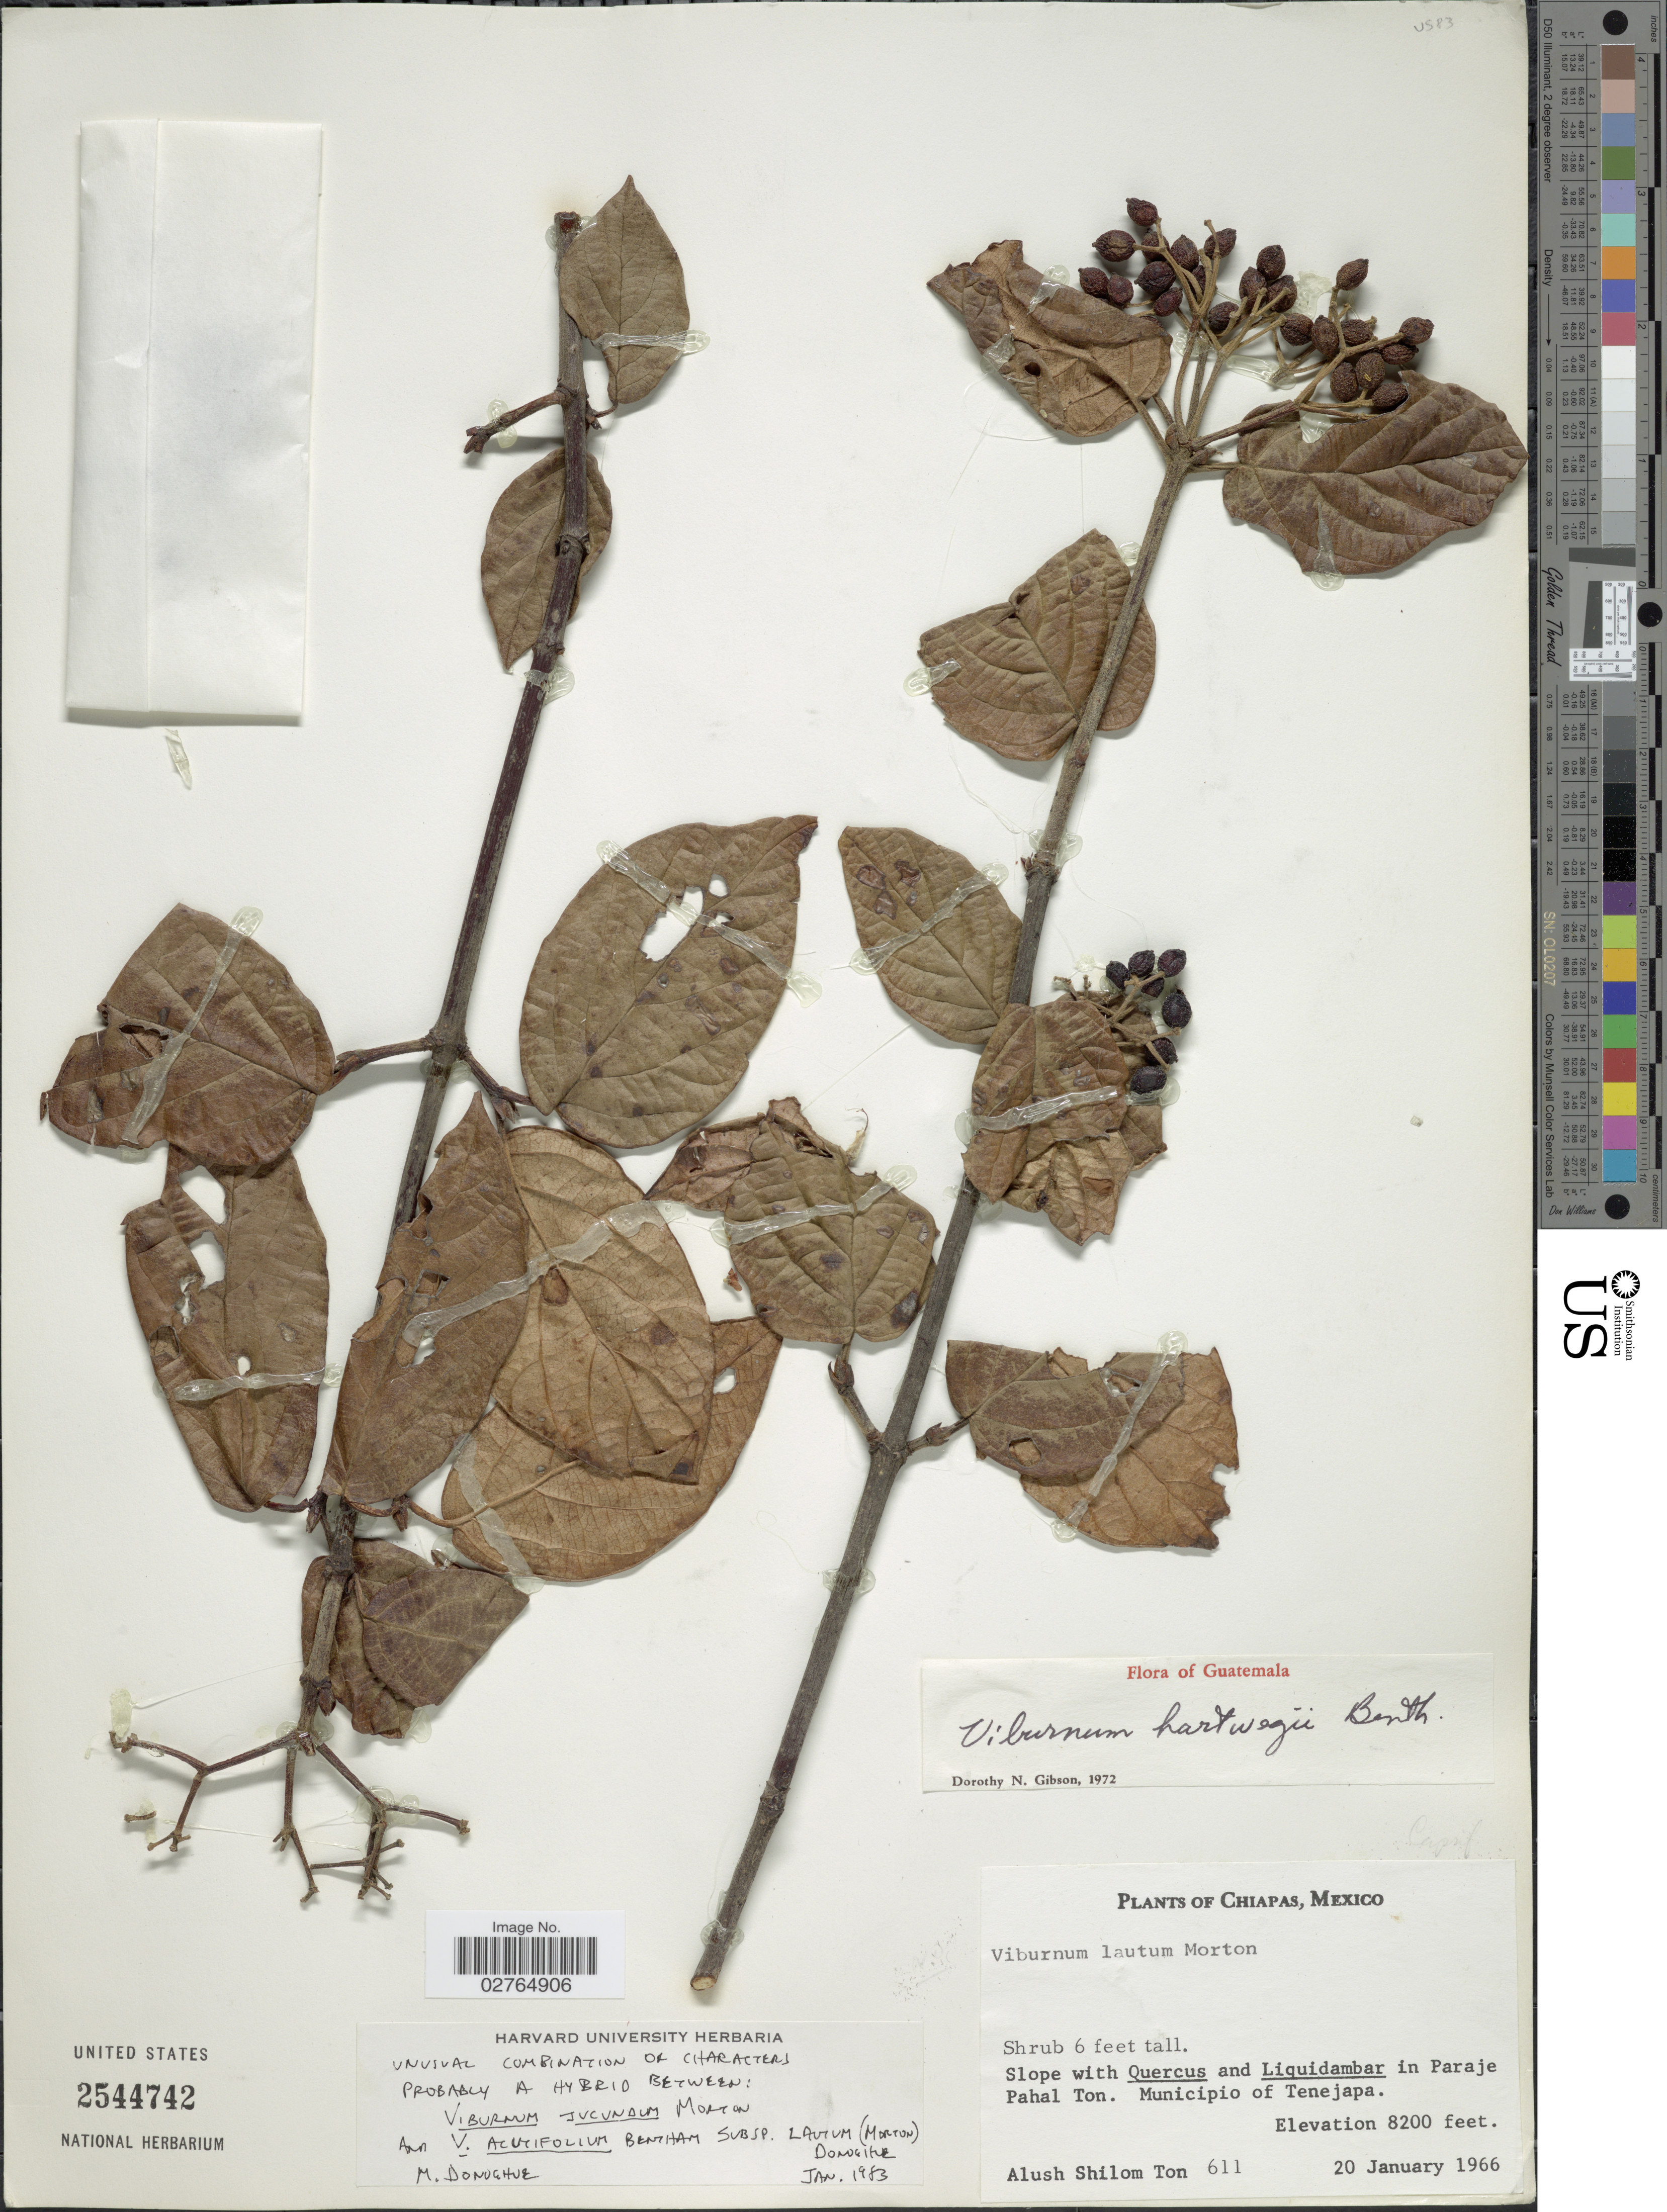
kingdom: Plantae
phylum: Tracheophyta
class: Magnoliopsida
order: Dipsacales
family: Viburnaceae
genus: Viburnum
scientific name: Viburnum jucundum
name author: C.V. Morton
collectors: A. M. Ton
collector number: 611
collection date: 1966-01-20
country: Mexico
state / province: Chiapas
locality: In Paraje Pahal Ton. Municipio of Tenejapa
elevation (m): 2499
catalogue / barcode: US 2544742